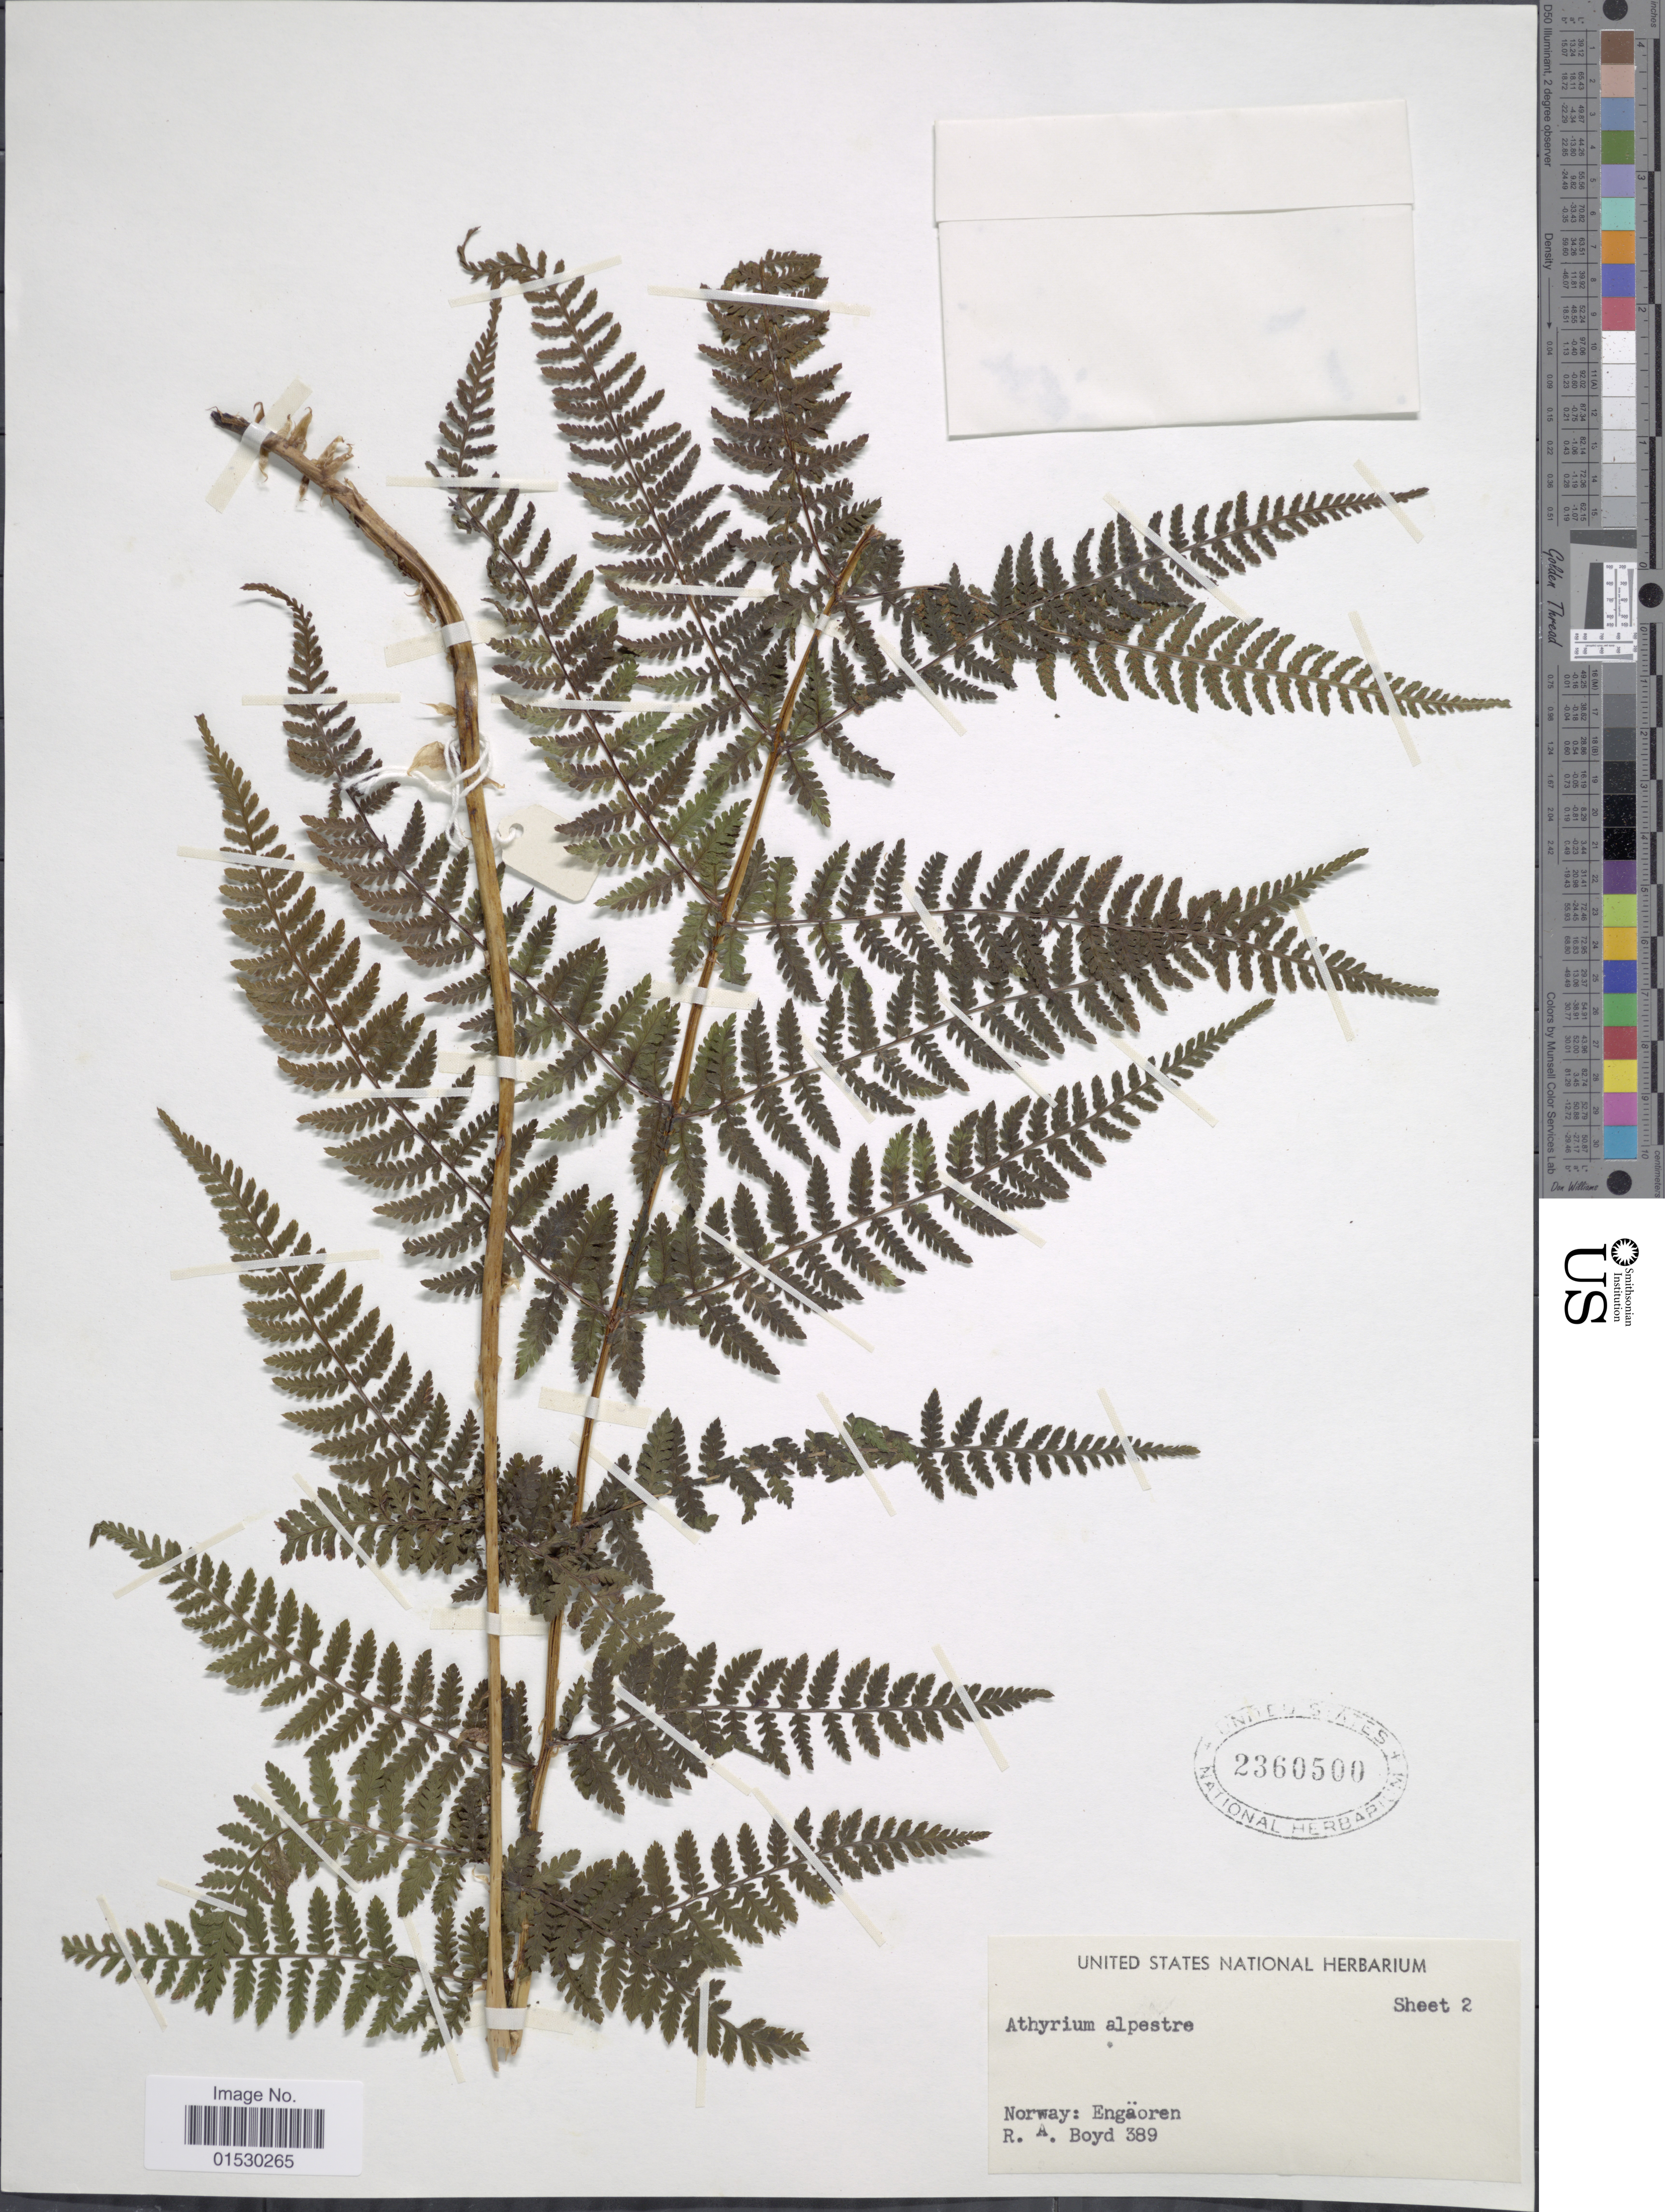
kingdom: Plantae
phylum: Tracheophyta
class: Polypodiopsida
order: Polypodiales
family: Athyriaceae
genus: Athyrium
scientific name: Athyrium alpestre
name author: (Hoppe) Rylands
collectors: R. Boyd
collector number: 389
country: Norway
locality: Engaoren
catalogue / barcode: US 2360500